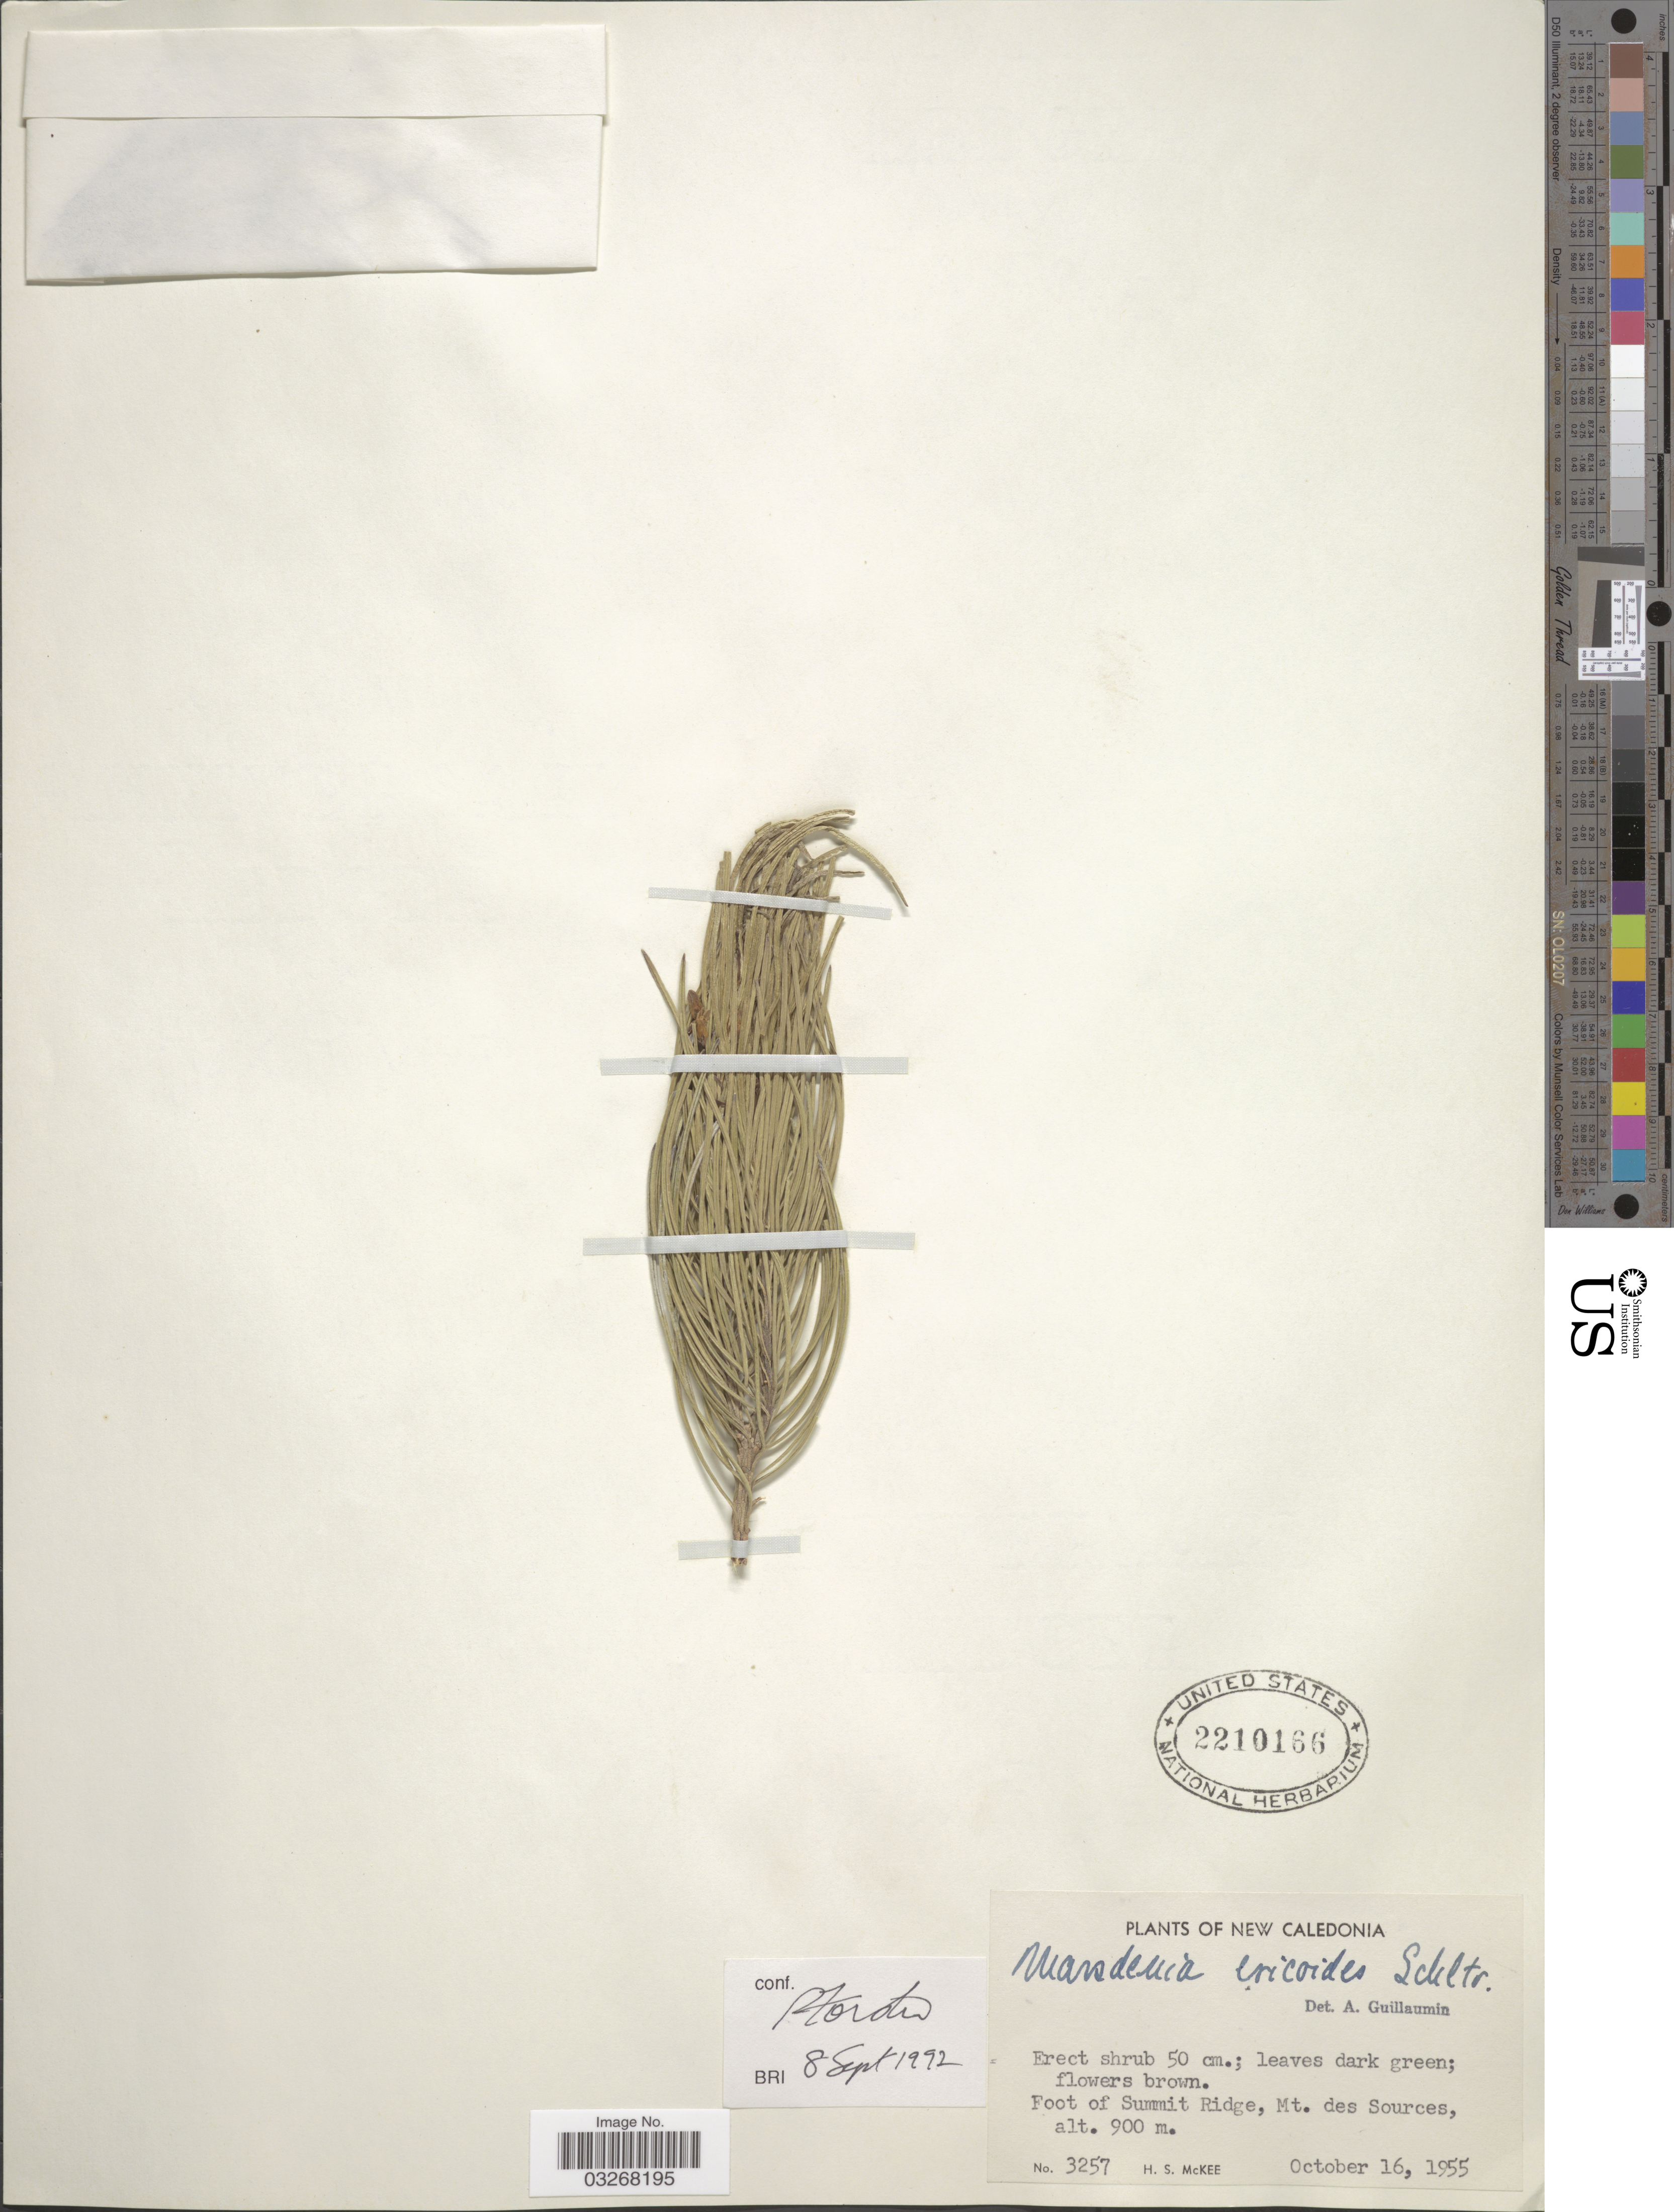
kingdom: Plantae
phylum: Tracheophyta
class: Magnoliopsida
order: Gentianales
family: Apocynaceae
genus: Marsdenia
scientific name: Marsdenia ericoides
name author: Schltr.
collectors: H. S. McKee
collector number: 3257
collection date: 1955-10-16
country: New Caledonia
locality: Foot of Summit Ridge, Mt. des Sources.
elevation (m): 900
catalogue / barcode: US 2210166